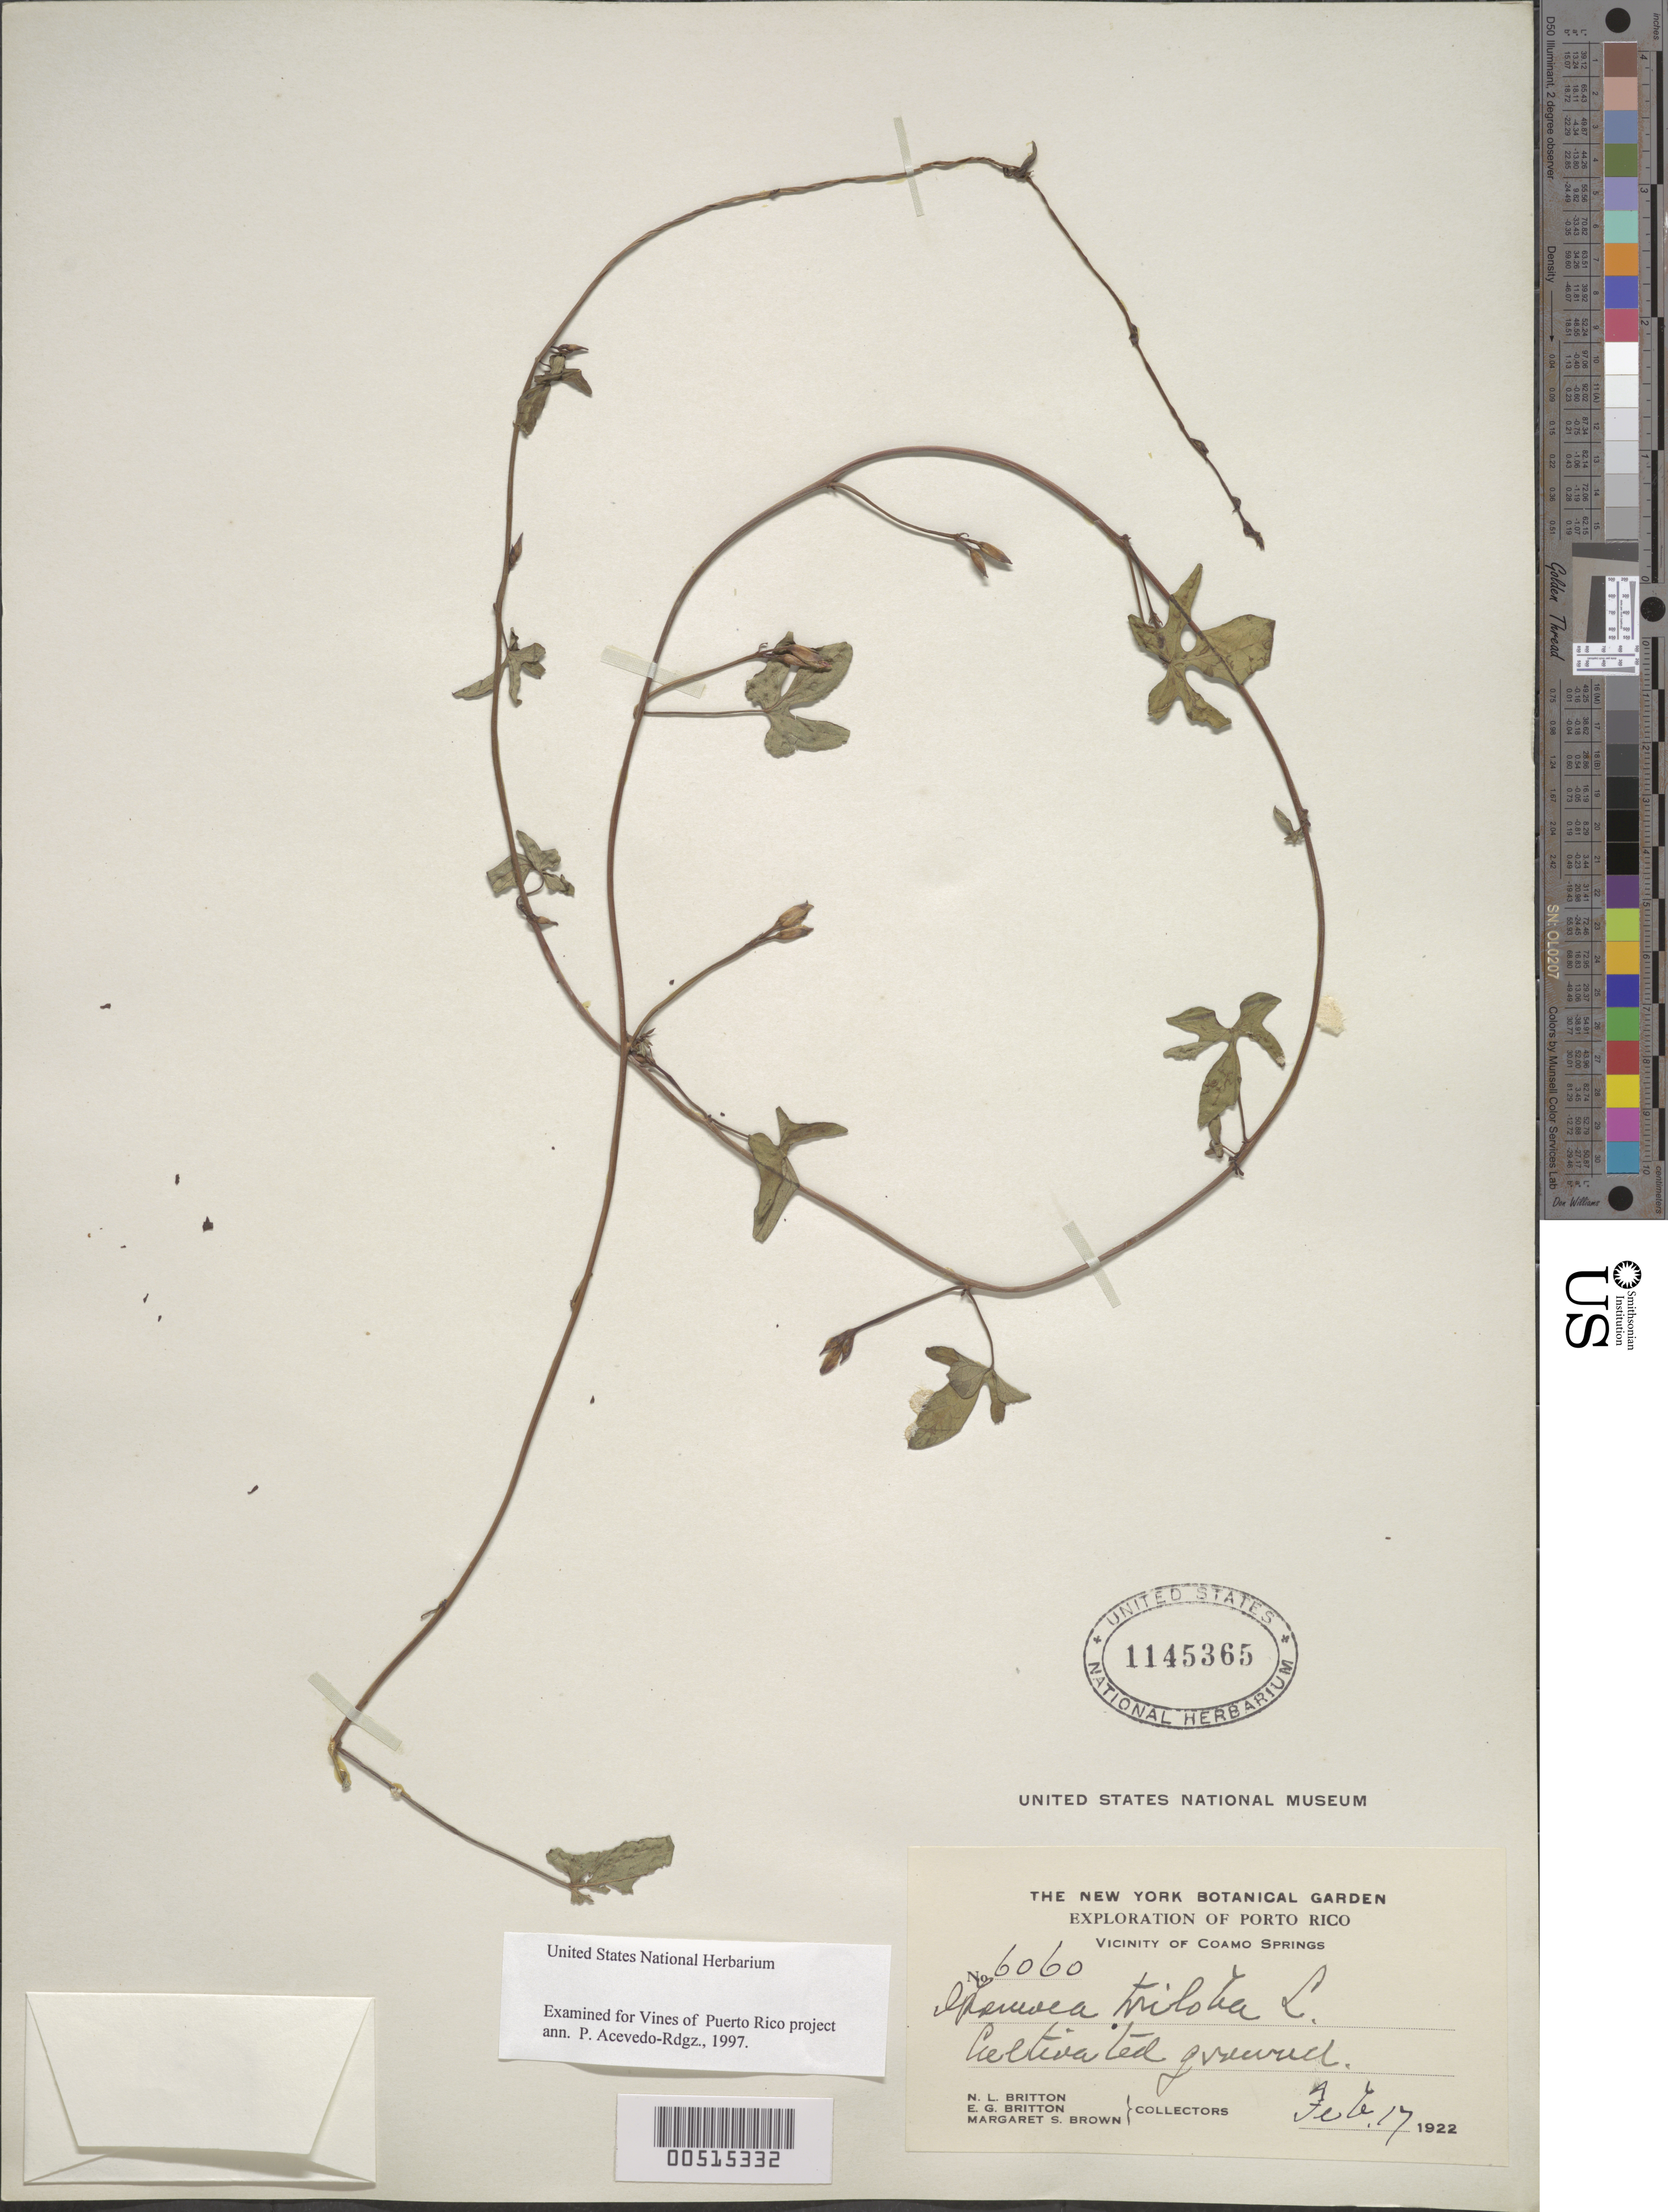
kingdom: Plantae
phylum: Tracheophyta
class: Magnoliopsida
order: Solanales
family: Convolvulaceae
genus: Ipomoea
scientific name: Ipomoea triloba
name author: L.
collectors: N. Britton, E. G. Britton & M. S. Brown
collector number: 6060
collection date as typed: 17 Feb 1922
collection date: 1922-02-17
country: Puerto Rico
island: Greater Antilles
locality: Coamo Springs. Cultivated ground.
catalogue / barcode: US 1145365